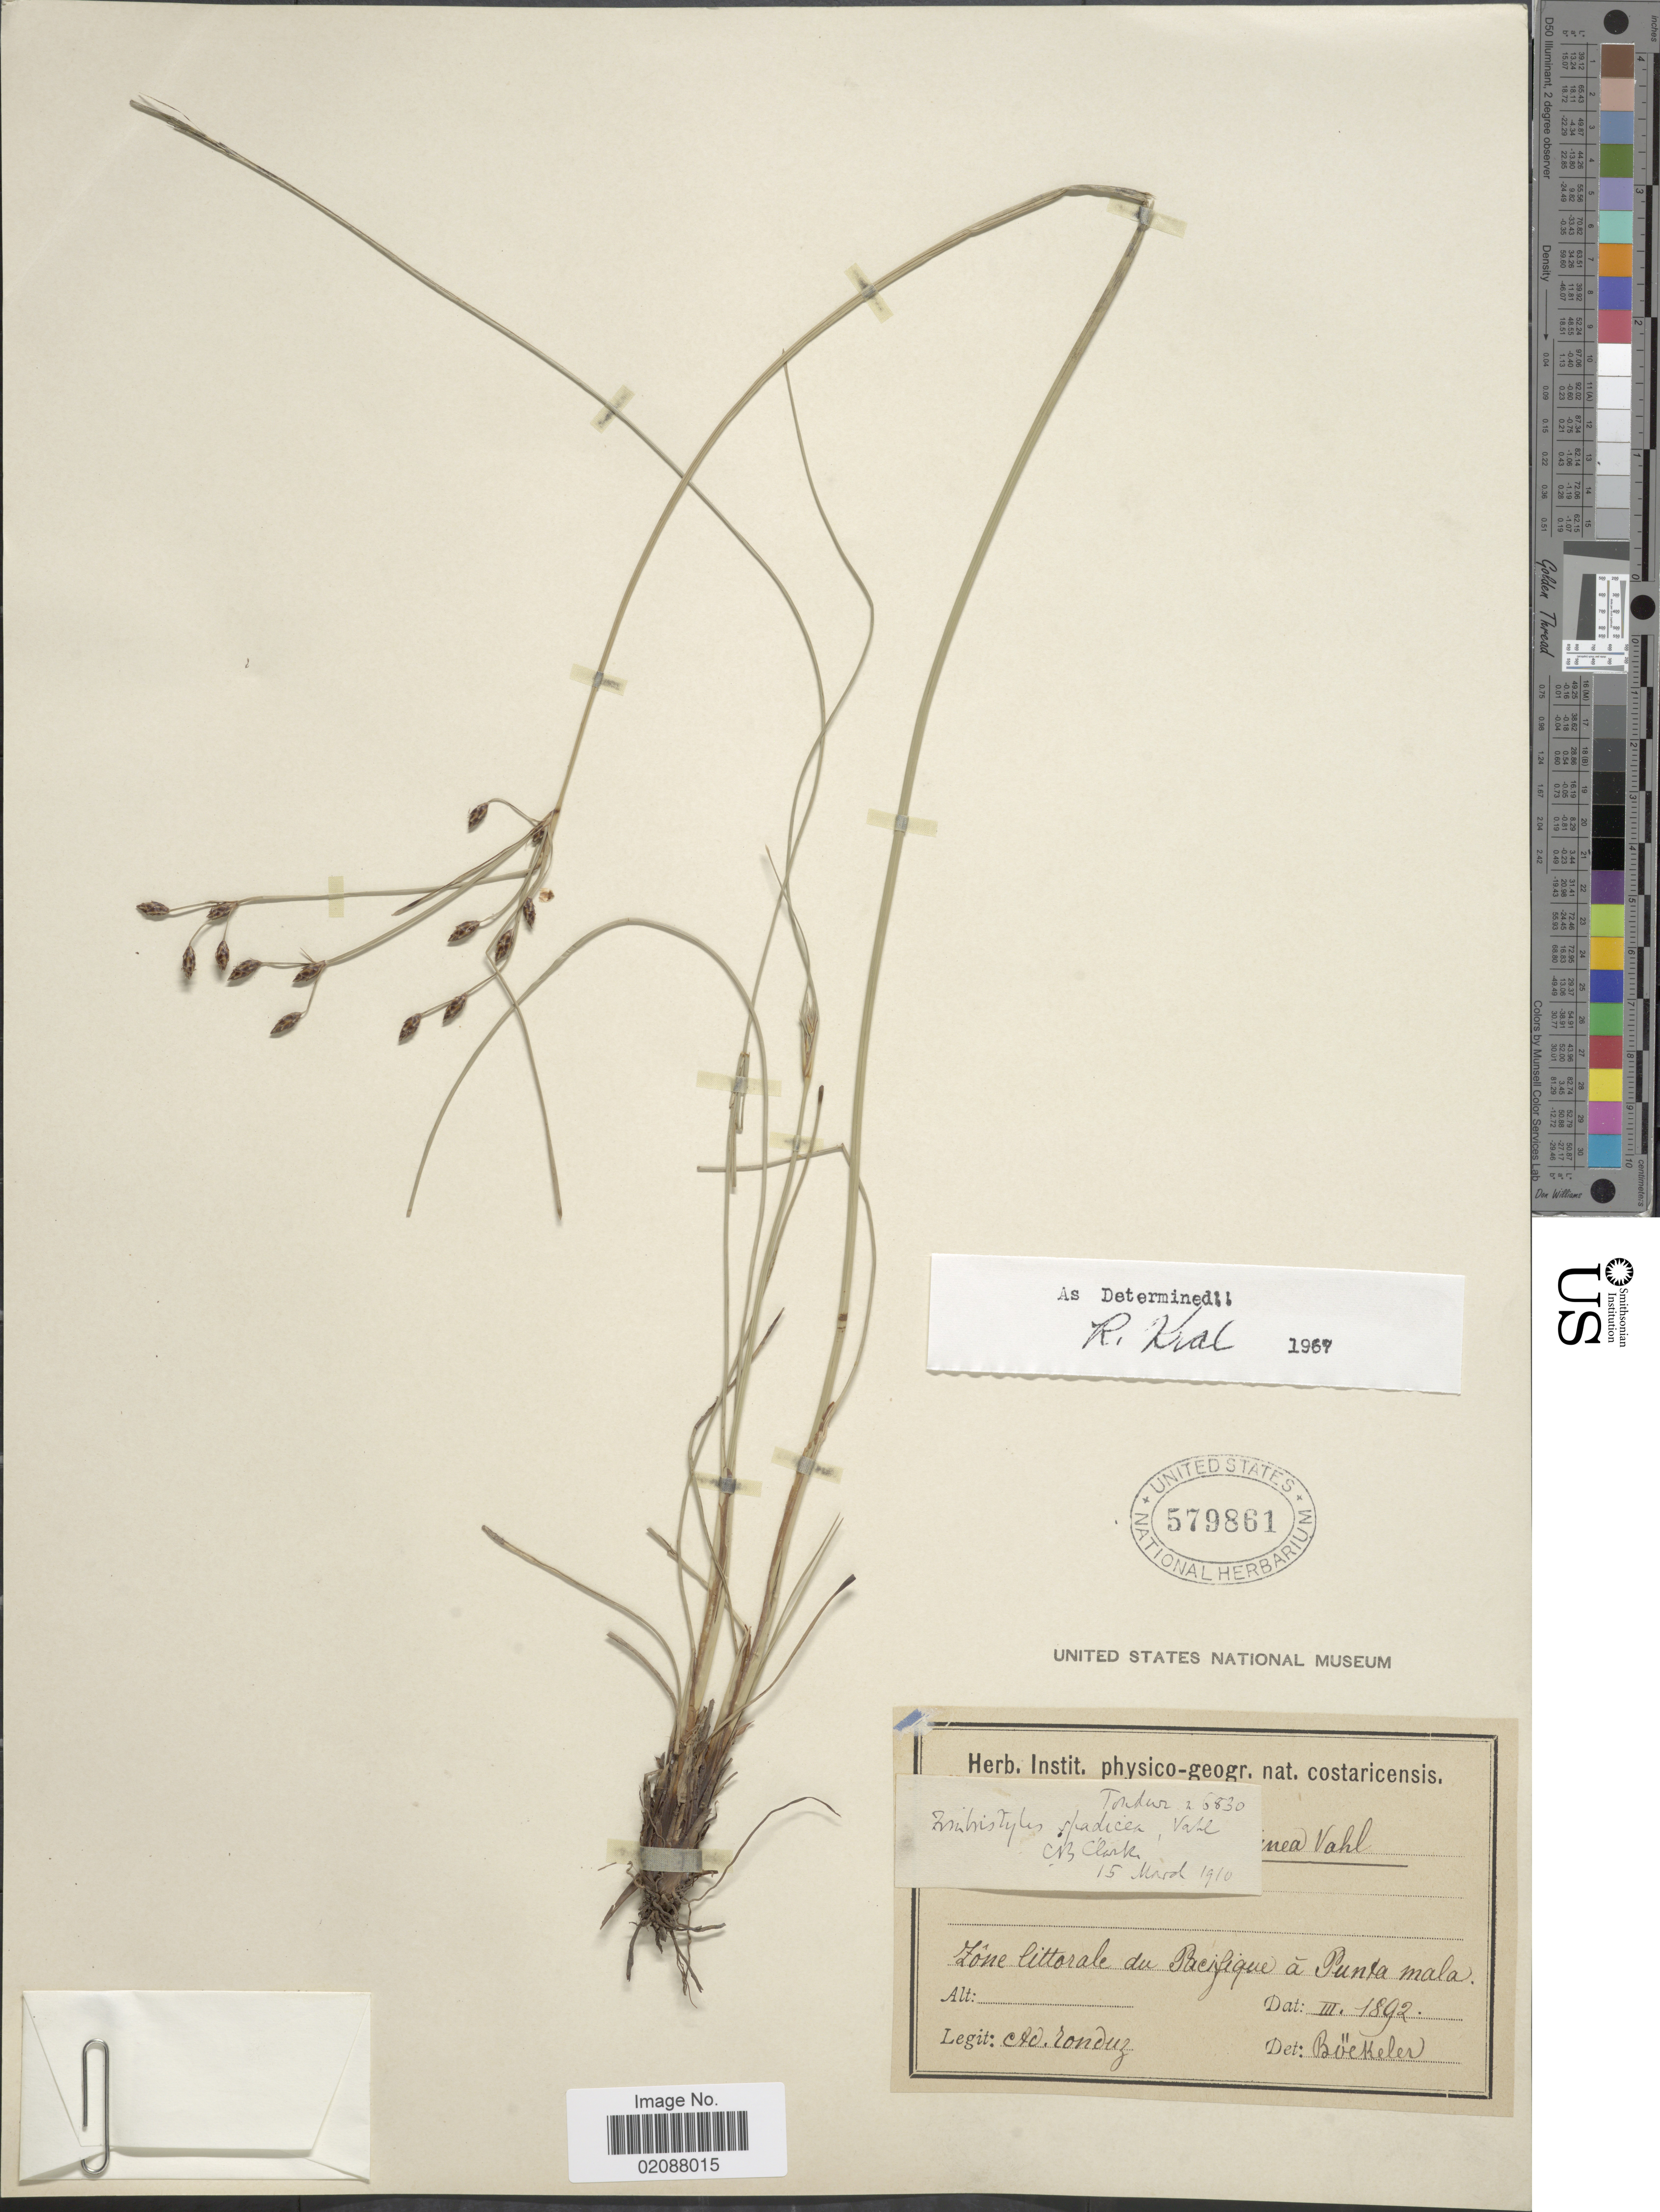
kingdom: Plantae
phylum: Tracheophyta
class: Liliopsida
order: Poales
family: Cyperaceae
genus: Fimbristylis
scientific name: Fimbristylis spadicea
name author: (L.) Vahl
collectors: A. Tonduz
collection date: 1892-03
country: Costa Rica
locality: Zone littorale du Pacifique a Punta mala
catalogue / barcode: US 579861